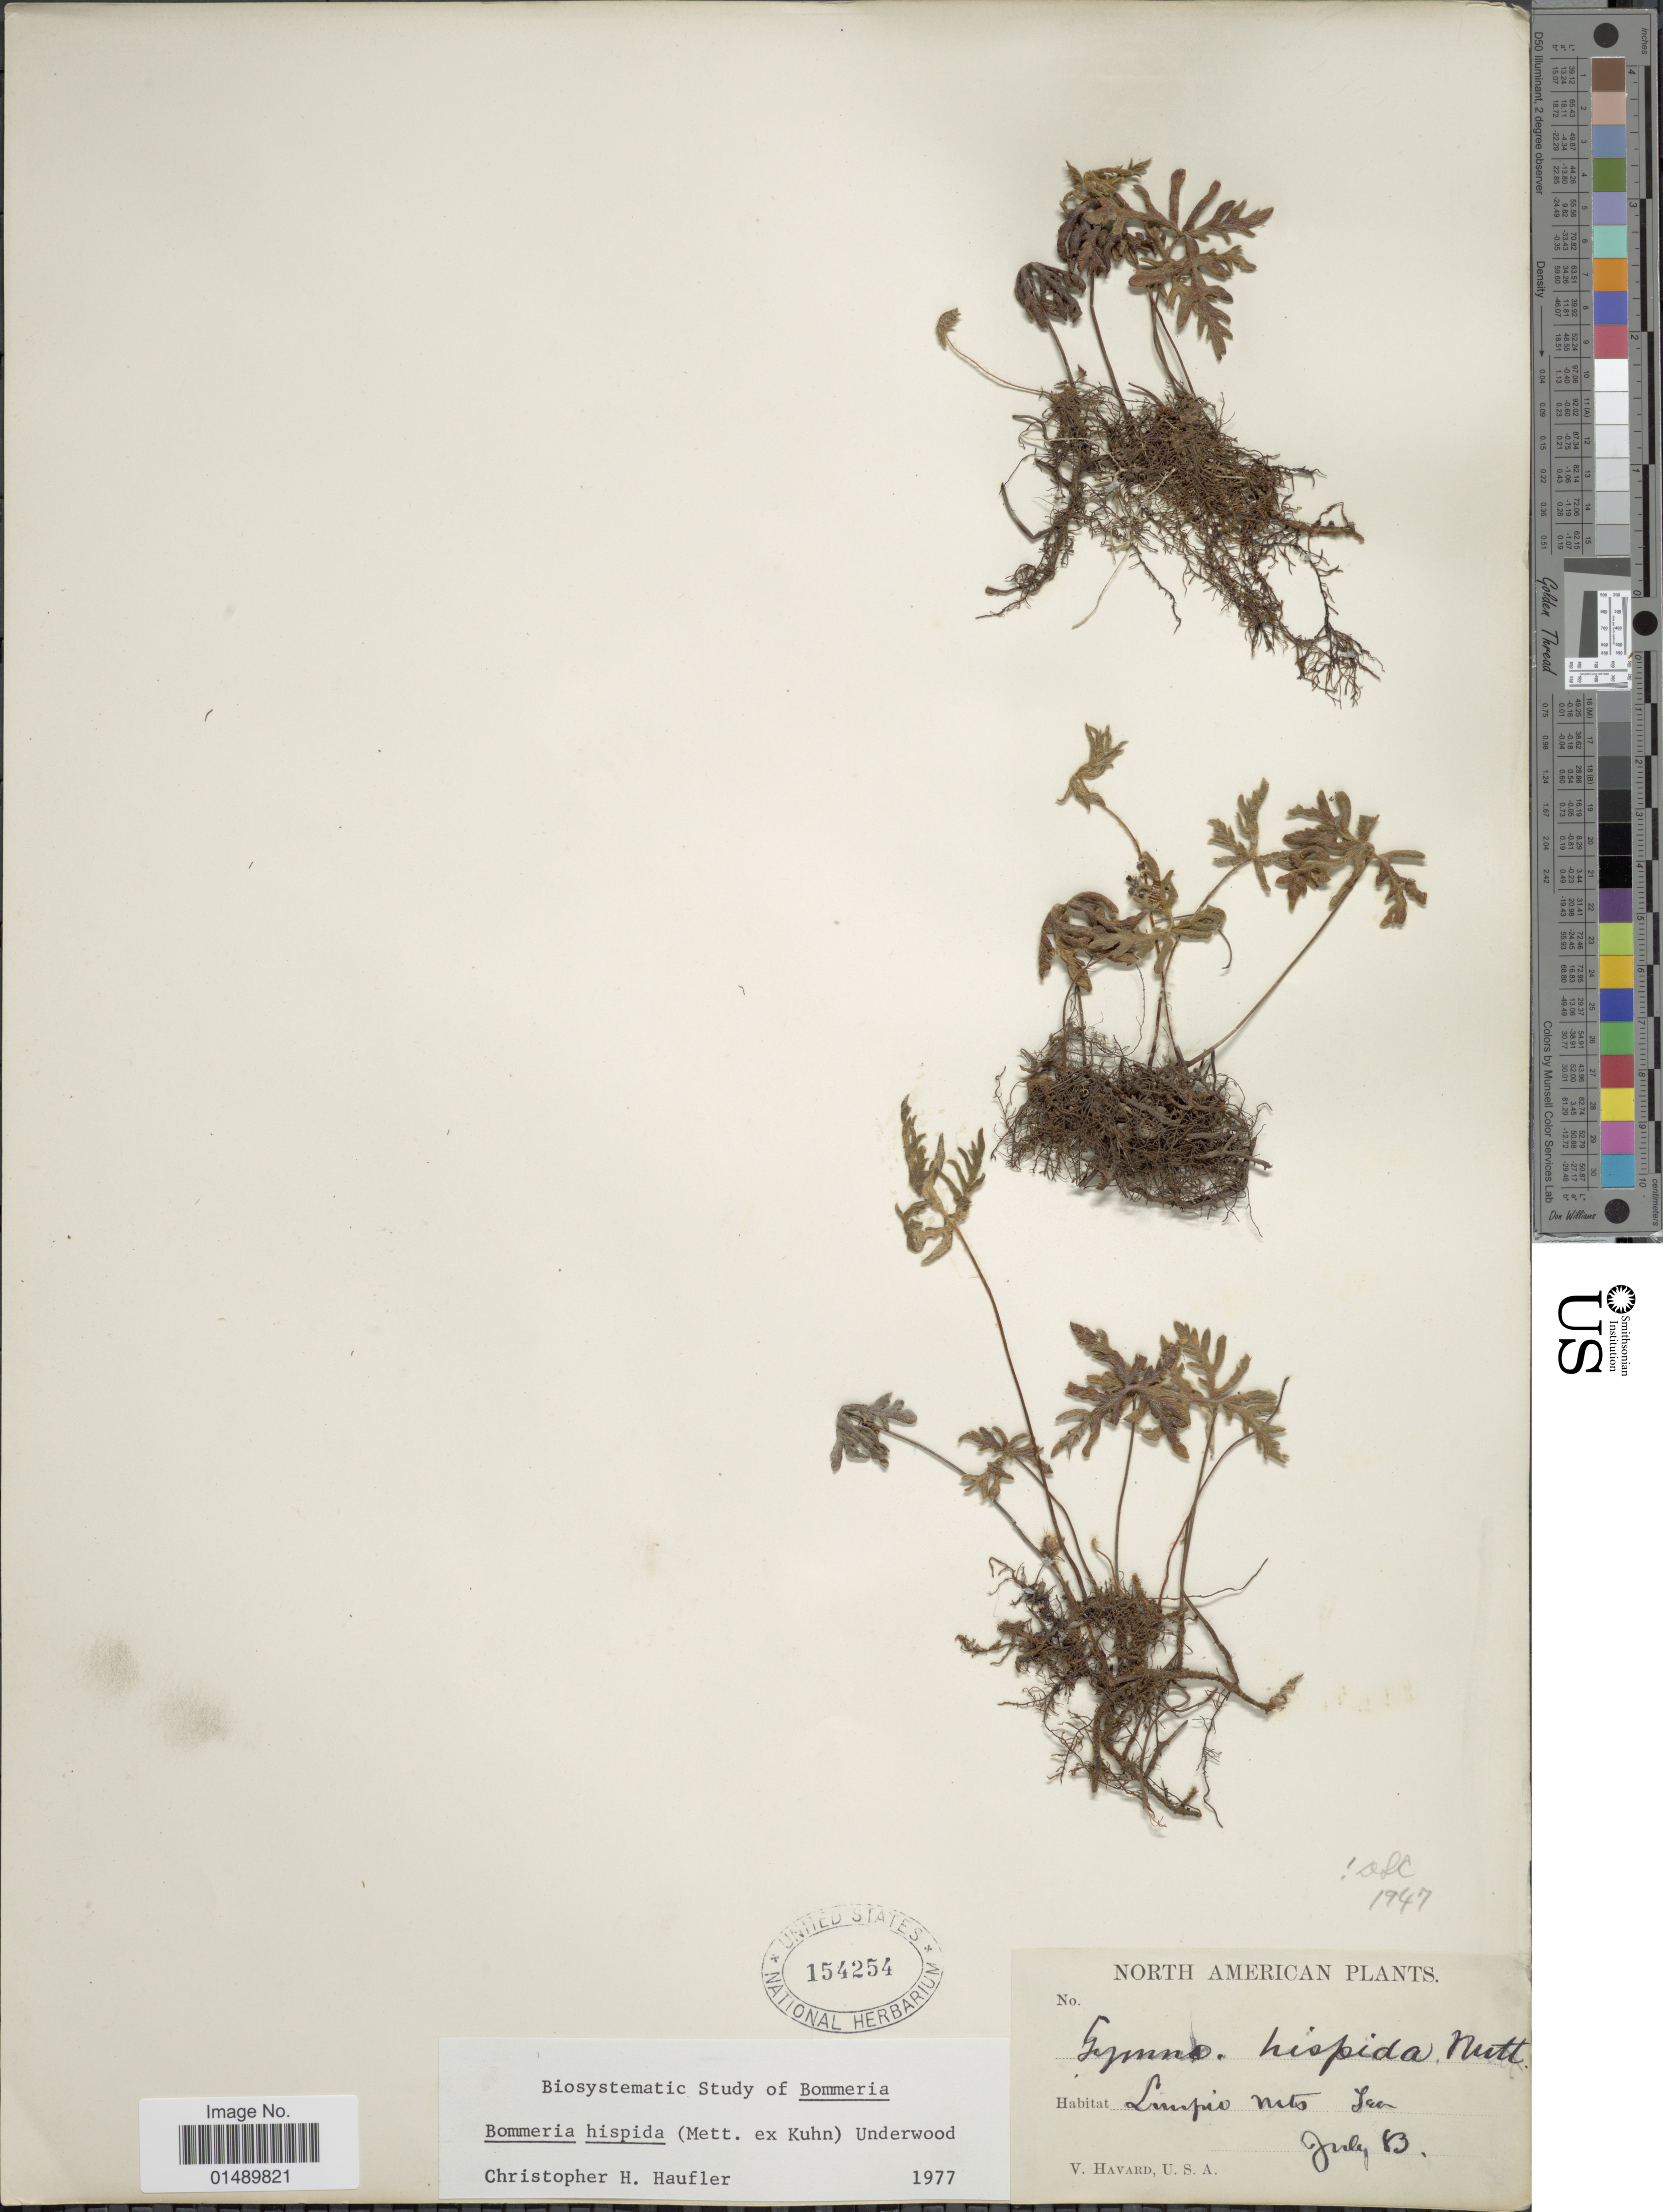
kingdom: Plantae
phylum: Tracheophyta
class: Polypodiopsida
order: Polypodiales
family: Pteridaceae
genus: Bommeria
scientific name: Bommeria hispida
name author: (Mett. ex Kuhn) Underw.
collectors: V. Havard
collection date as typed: Transcribed d/m/y: /7/83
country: United States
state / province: Texas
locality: North American. Limpio Mts.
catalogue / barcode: US 154254